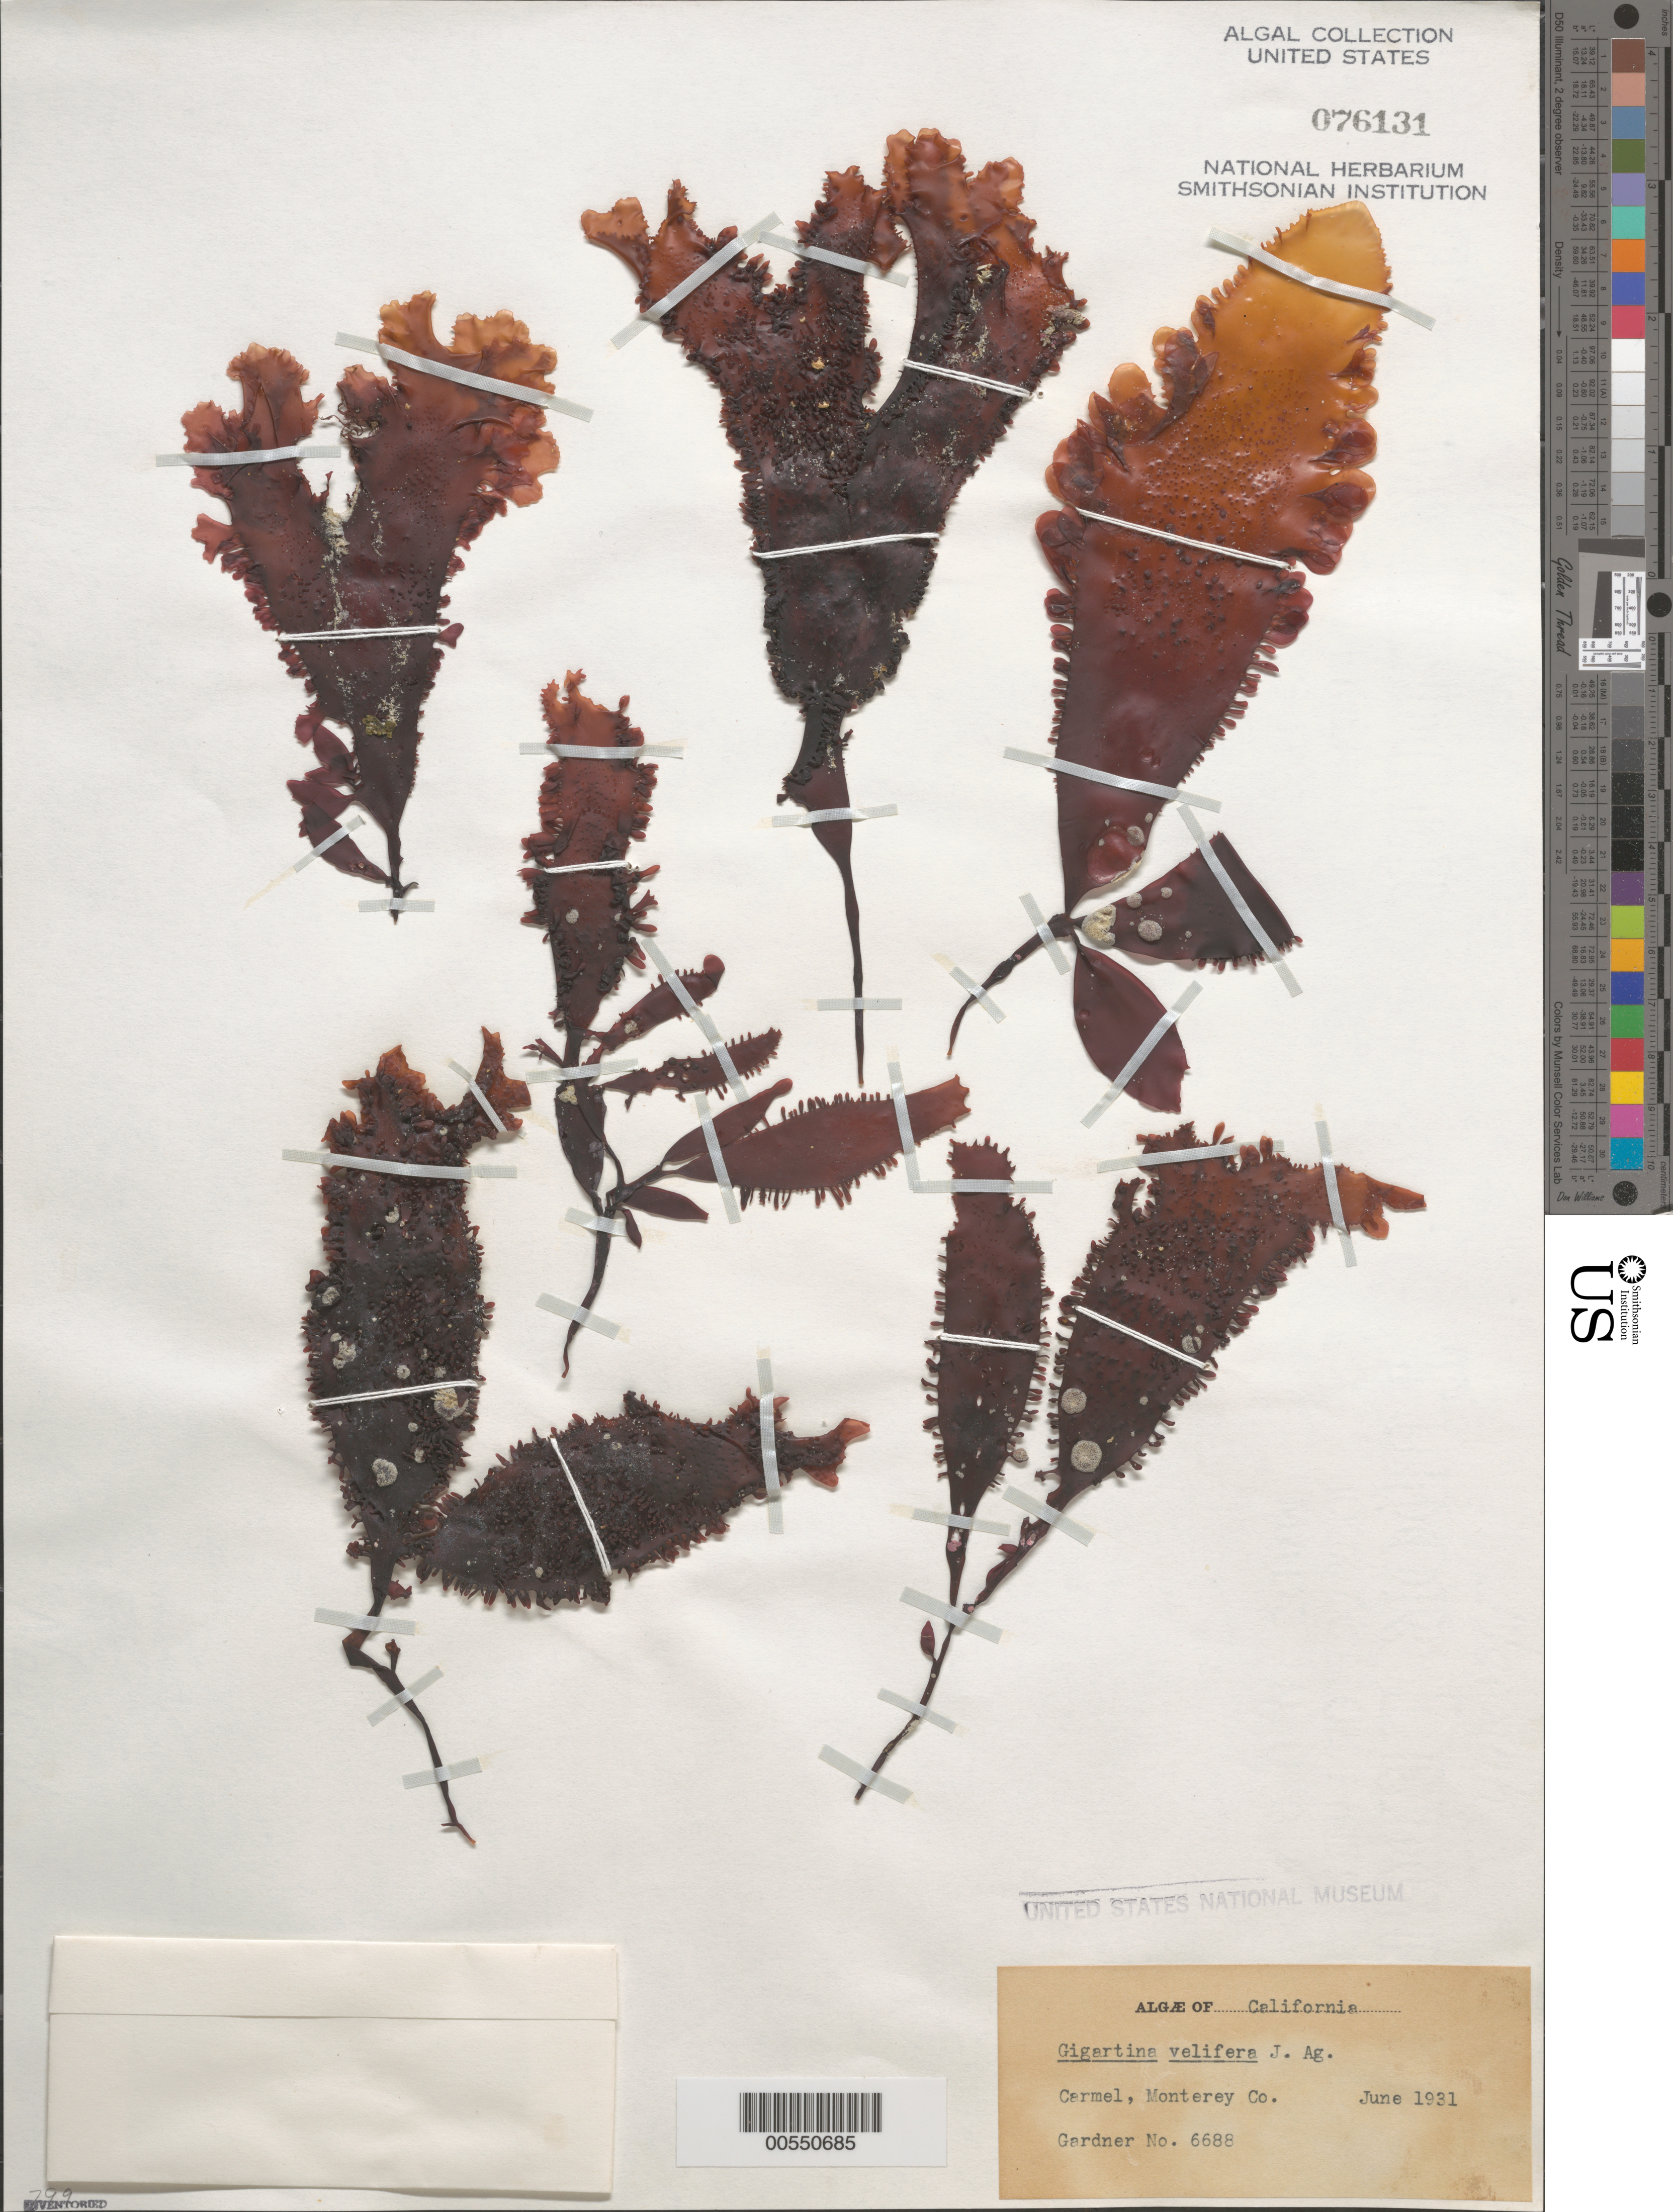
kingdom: Plantae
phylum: Rhodophyta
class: Florideophyceae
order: Gigartinales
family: Gigartinaceae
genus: Mazzaella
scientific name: Mazzaella volans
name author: (C. Agardh) Fredericq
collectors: N. Gardner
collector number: NLG 6688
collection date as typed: Jun 1931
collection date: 1931-06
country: United States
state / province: California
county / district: Monterey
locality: Carmel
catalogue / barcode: US 76131